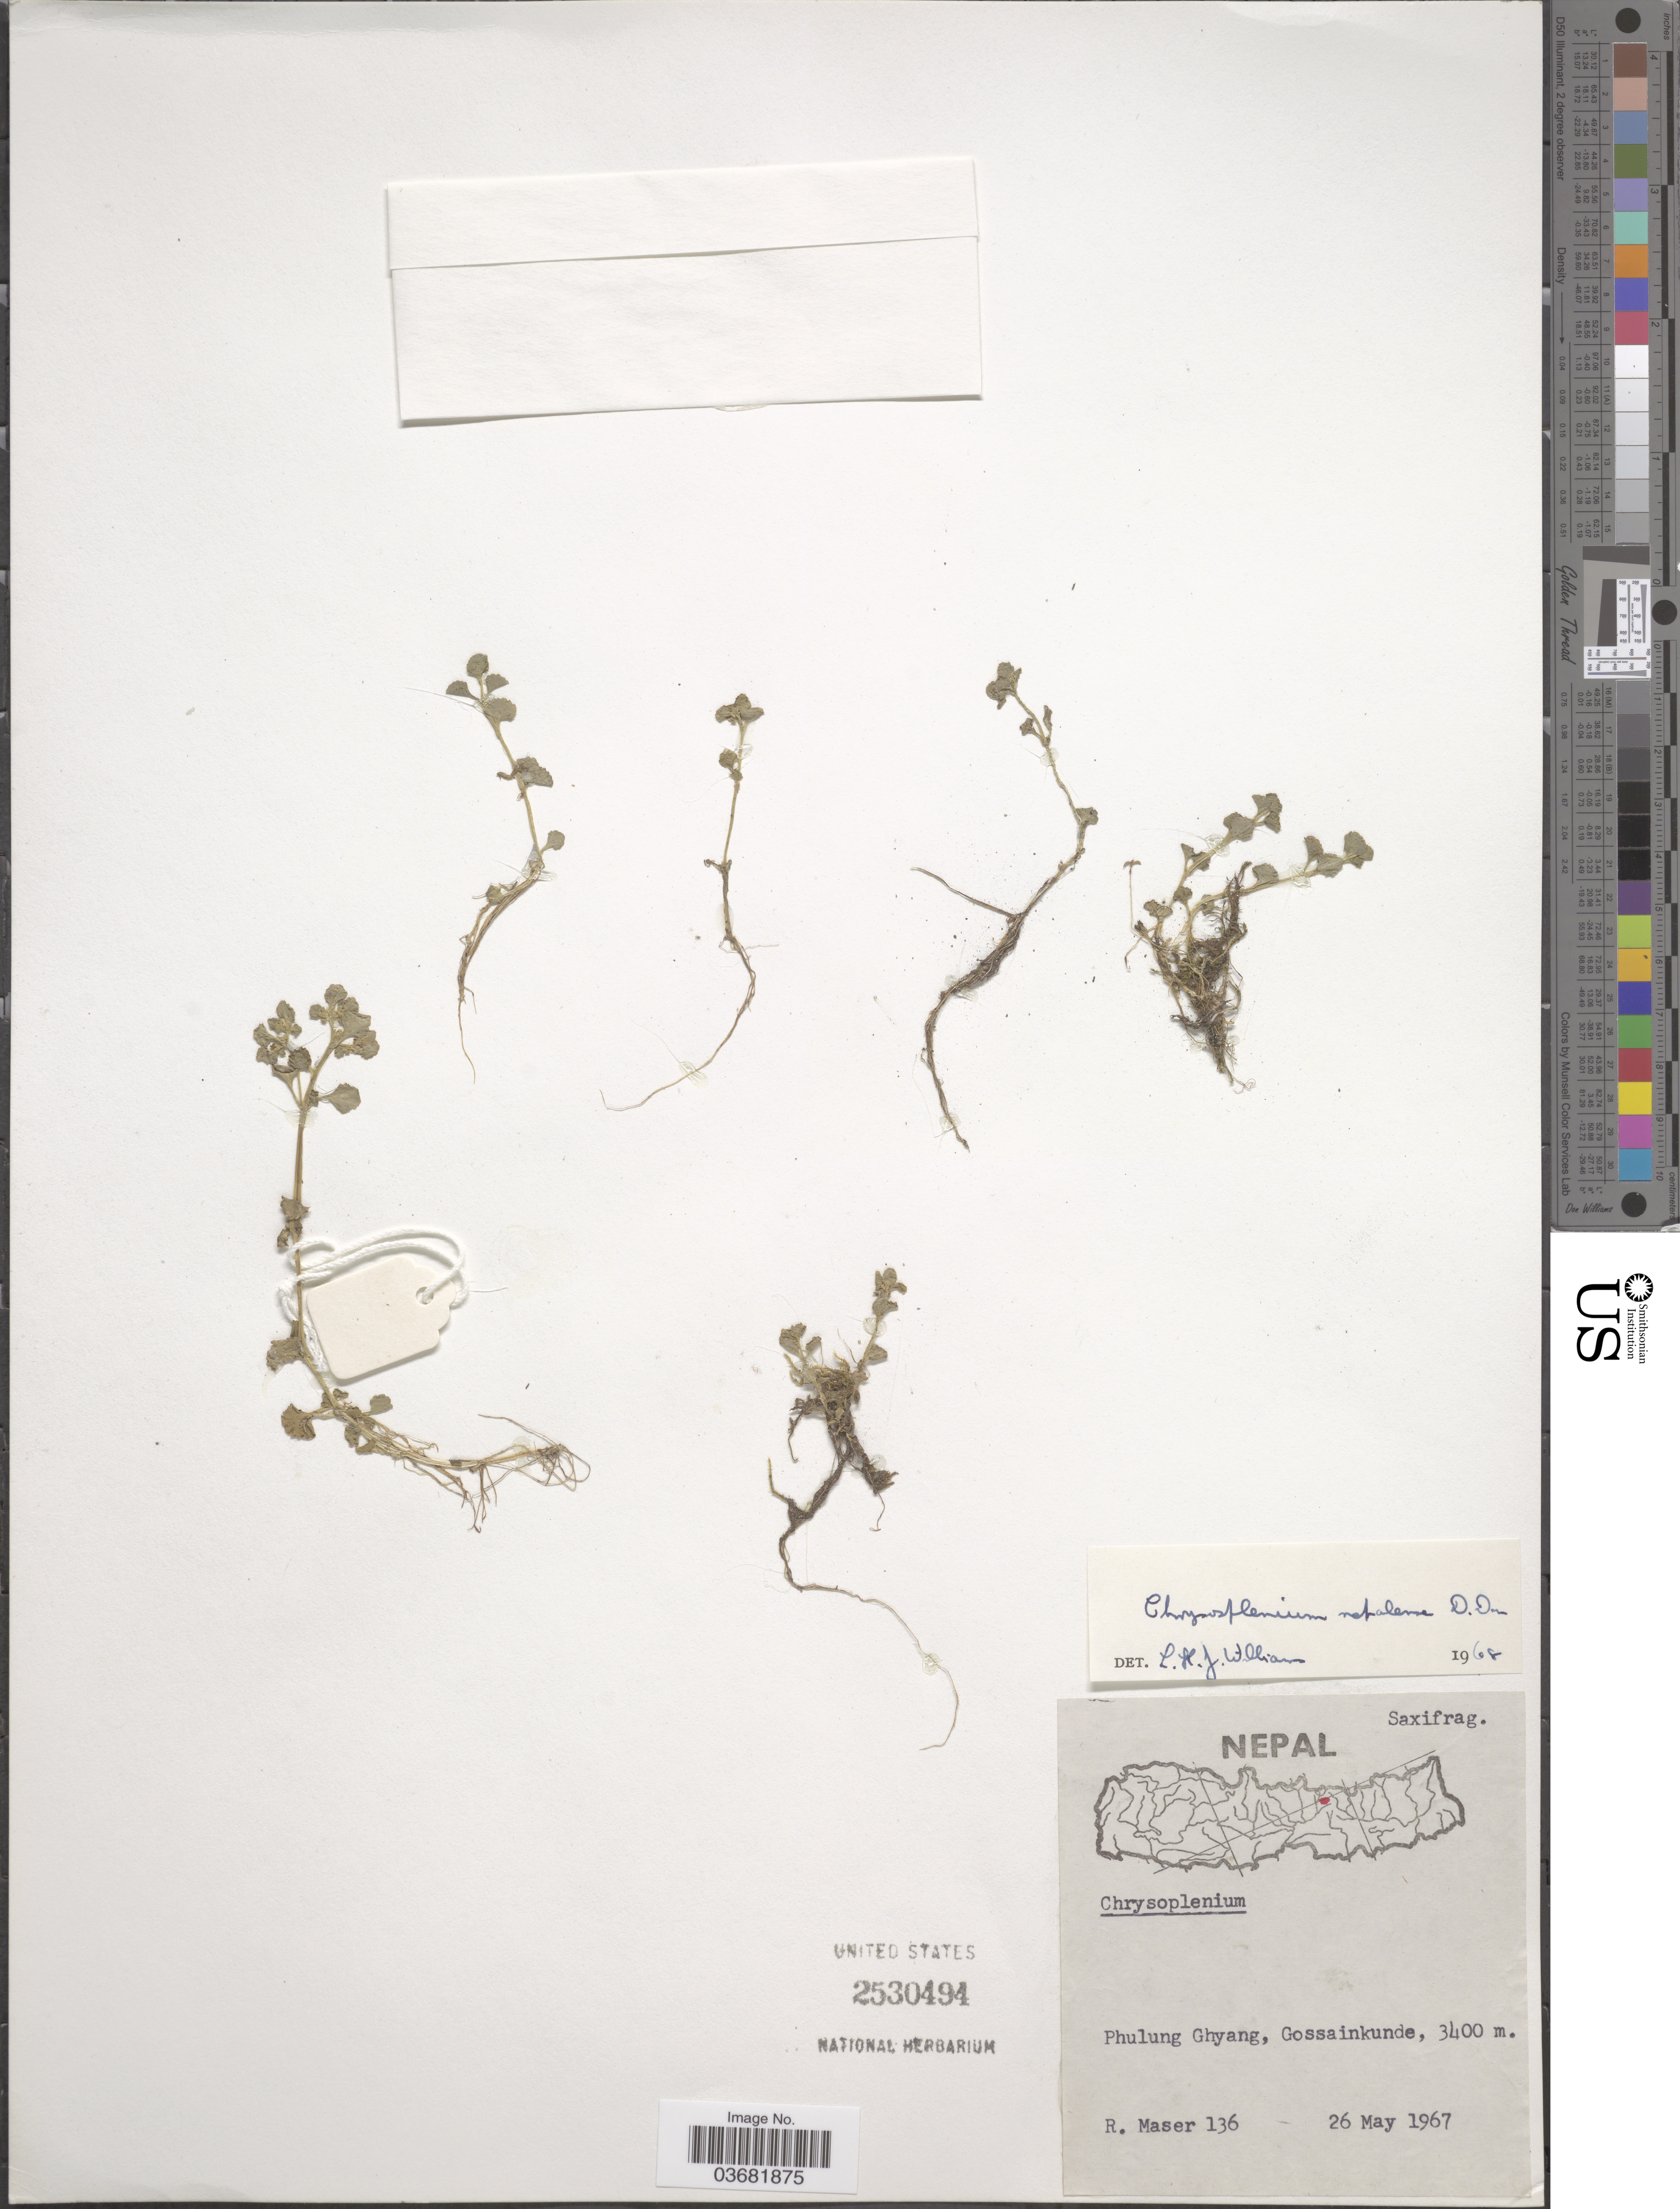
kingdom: Plantae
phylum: Tracheophyta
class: Magnoliopsida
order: Saxifragales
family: Saxifragaceae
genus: Chrysosplenium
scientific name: Chrysosplenium nepalense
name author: D. Don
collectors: R. Maser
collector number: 136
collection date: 1967-05-26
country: Nepal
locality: Phulung Ghyang, Gossainkunde.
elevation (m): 3400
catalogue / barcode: US 2530494